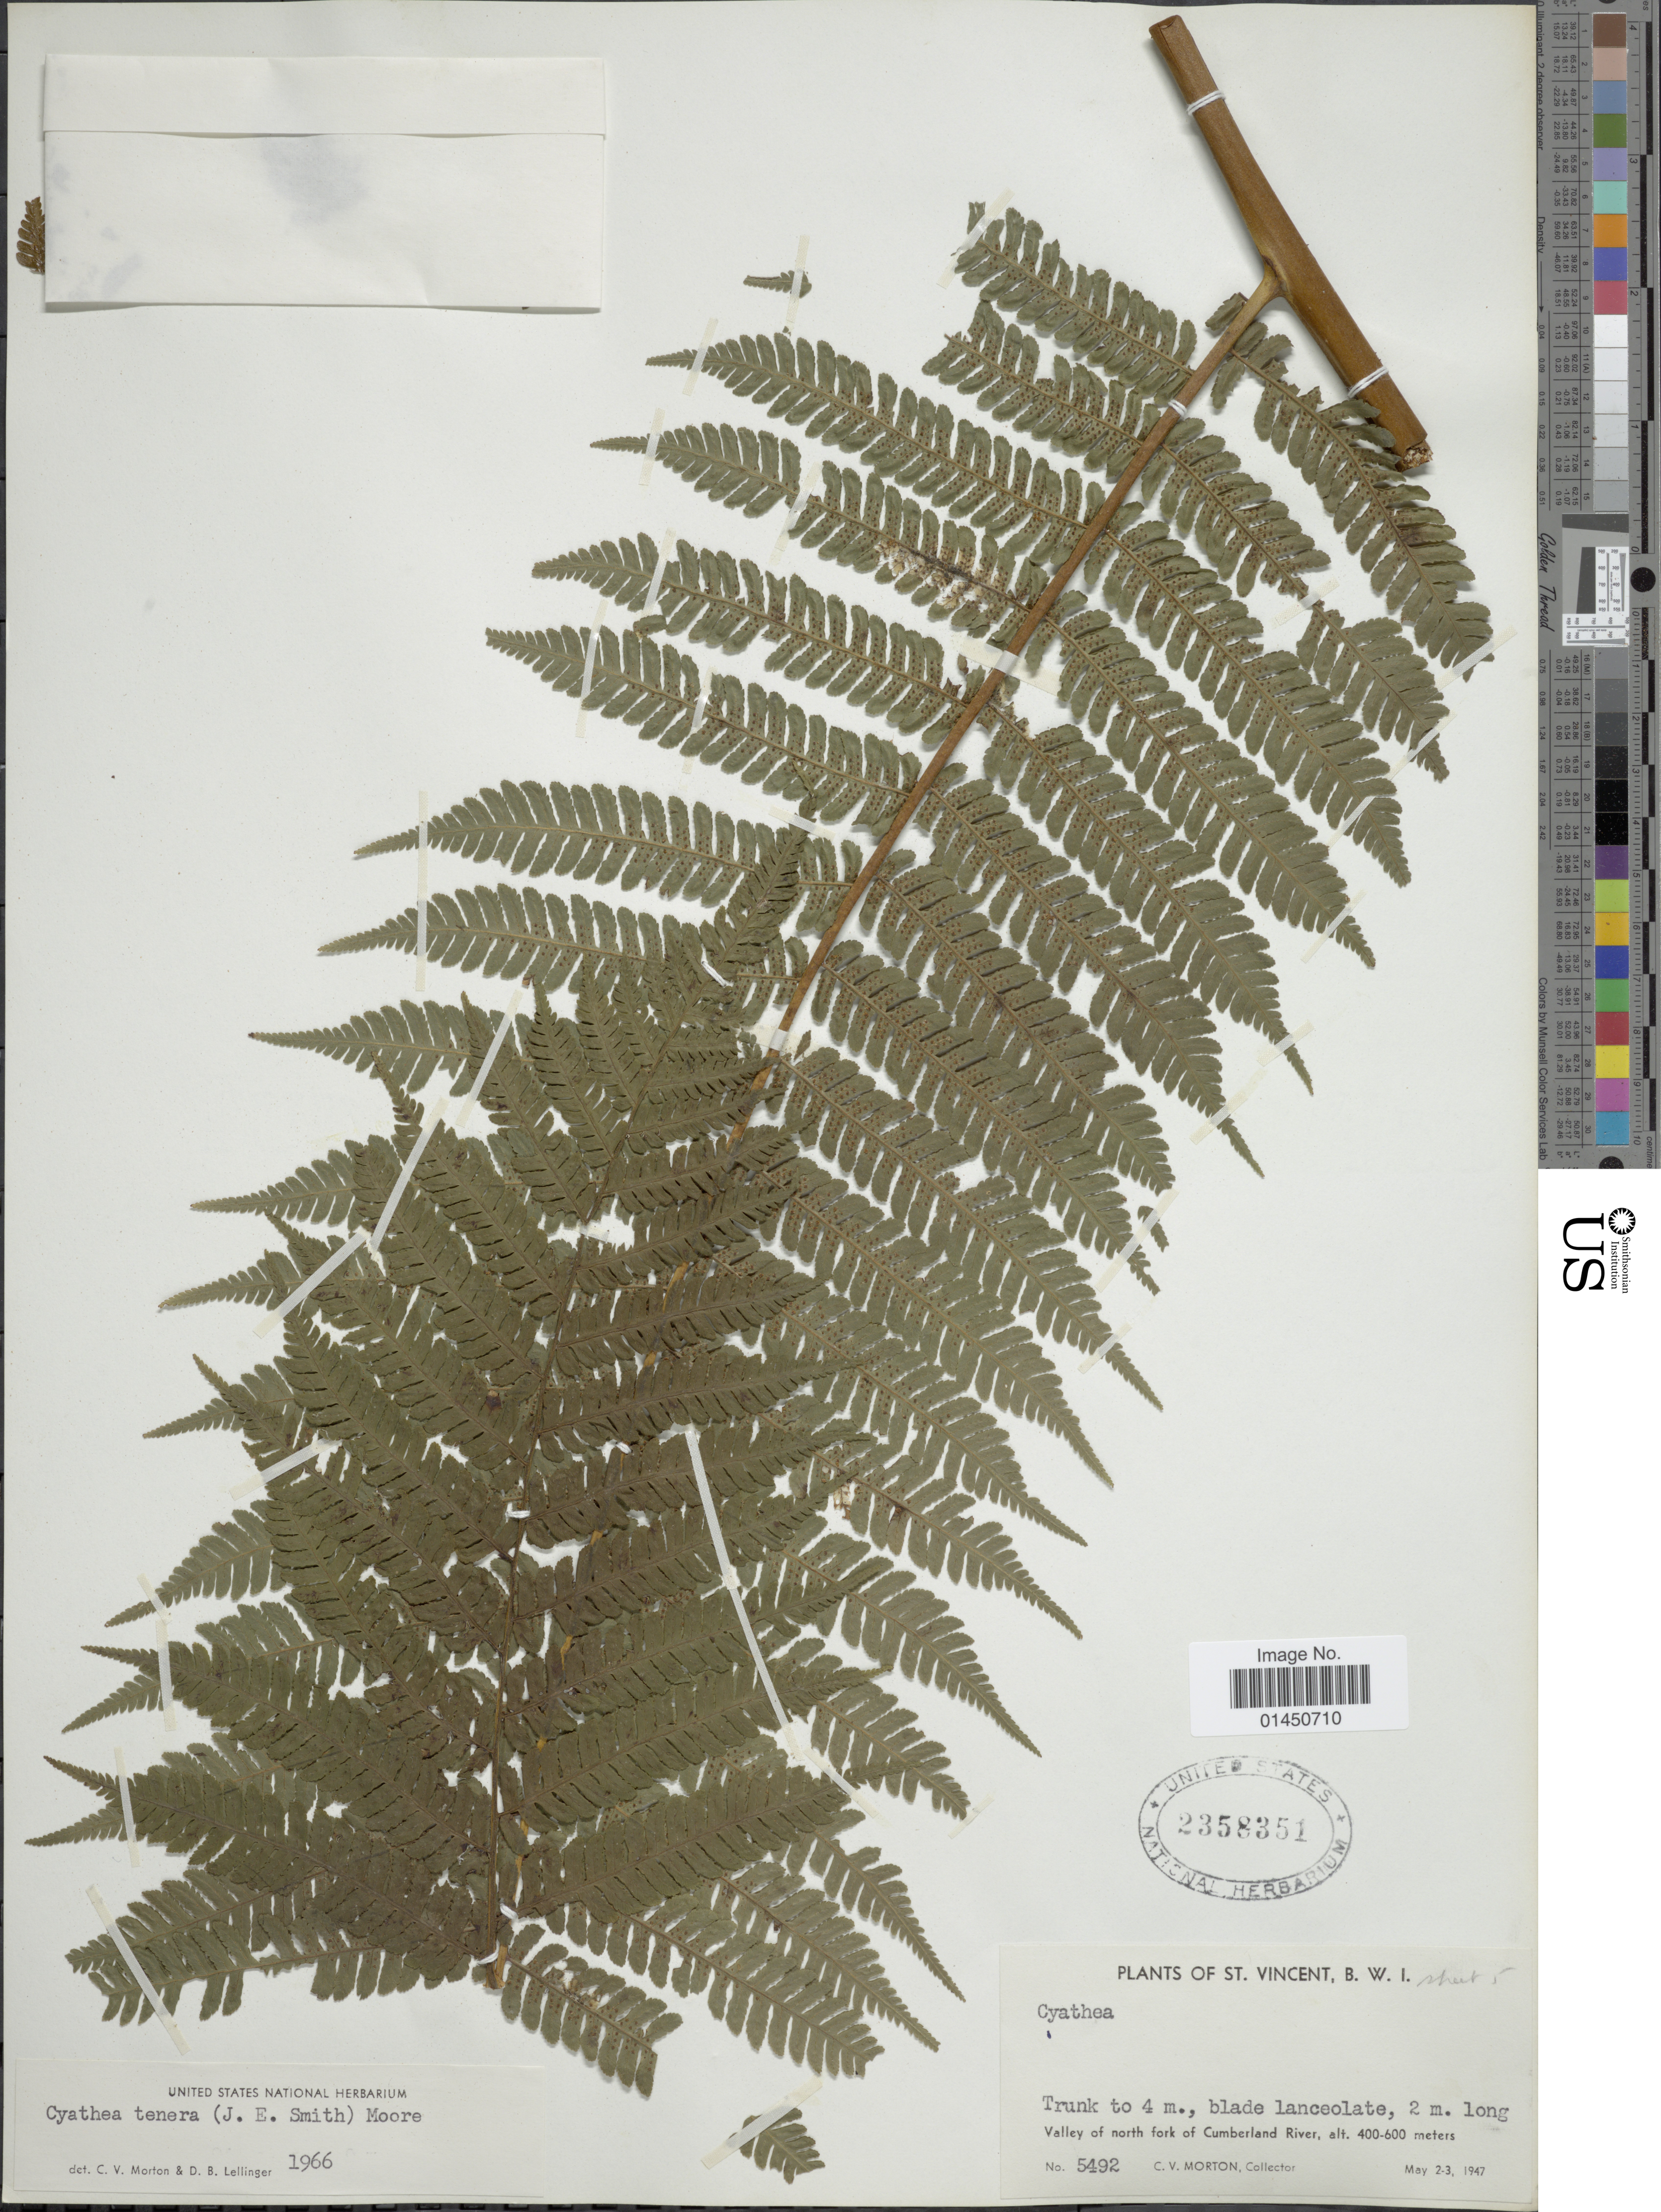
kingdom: Plantae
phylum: Tracheophyta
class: Polypodiopsida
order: Cyatheales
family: Cyatheaceae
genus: Cyathea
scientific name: Cyathea tenera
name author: (J. Sm. ex Hook.) T. Moore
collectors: C. V. Morton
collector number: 5492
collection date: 1947-05-02/1947-05-03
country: St. Vincent - Grenadines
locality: St. Vincent, Valley of north fork of Cumberland River.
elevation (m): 400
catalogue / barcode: US 2358351